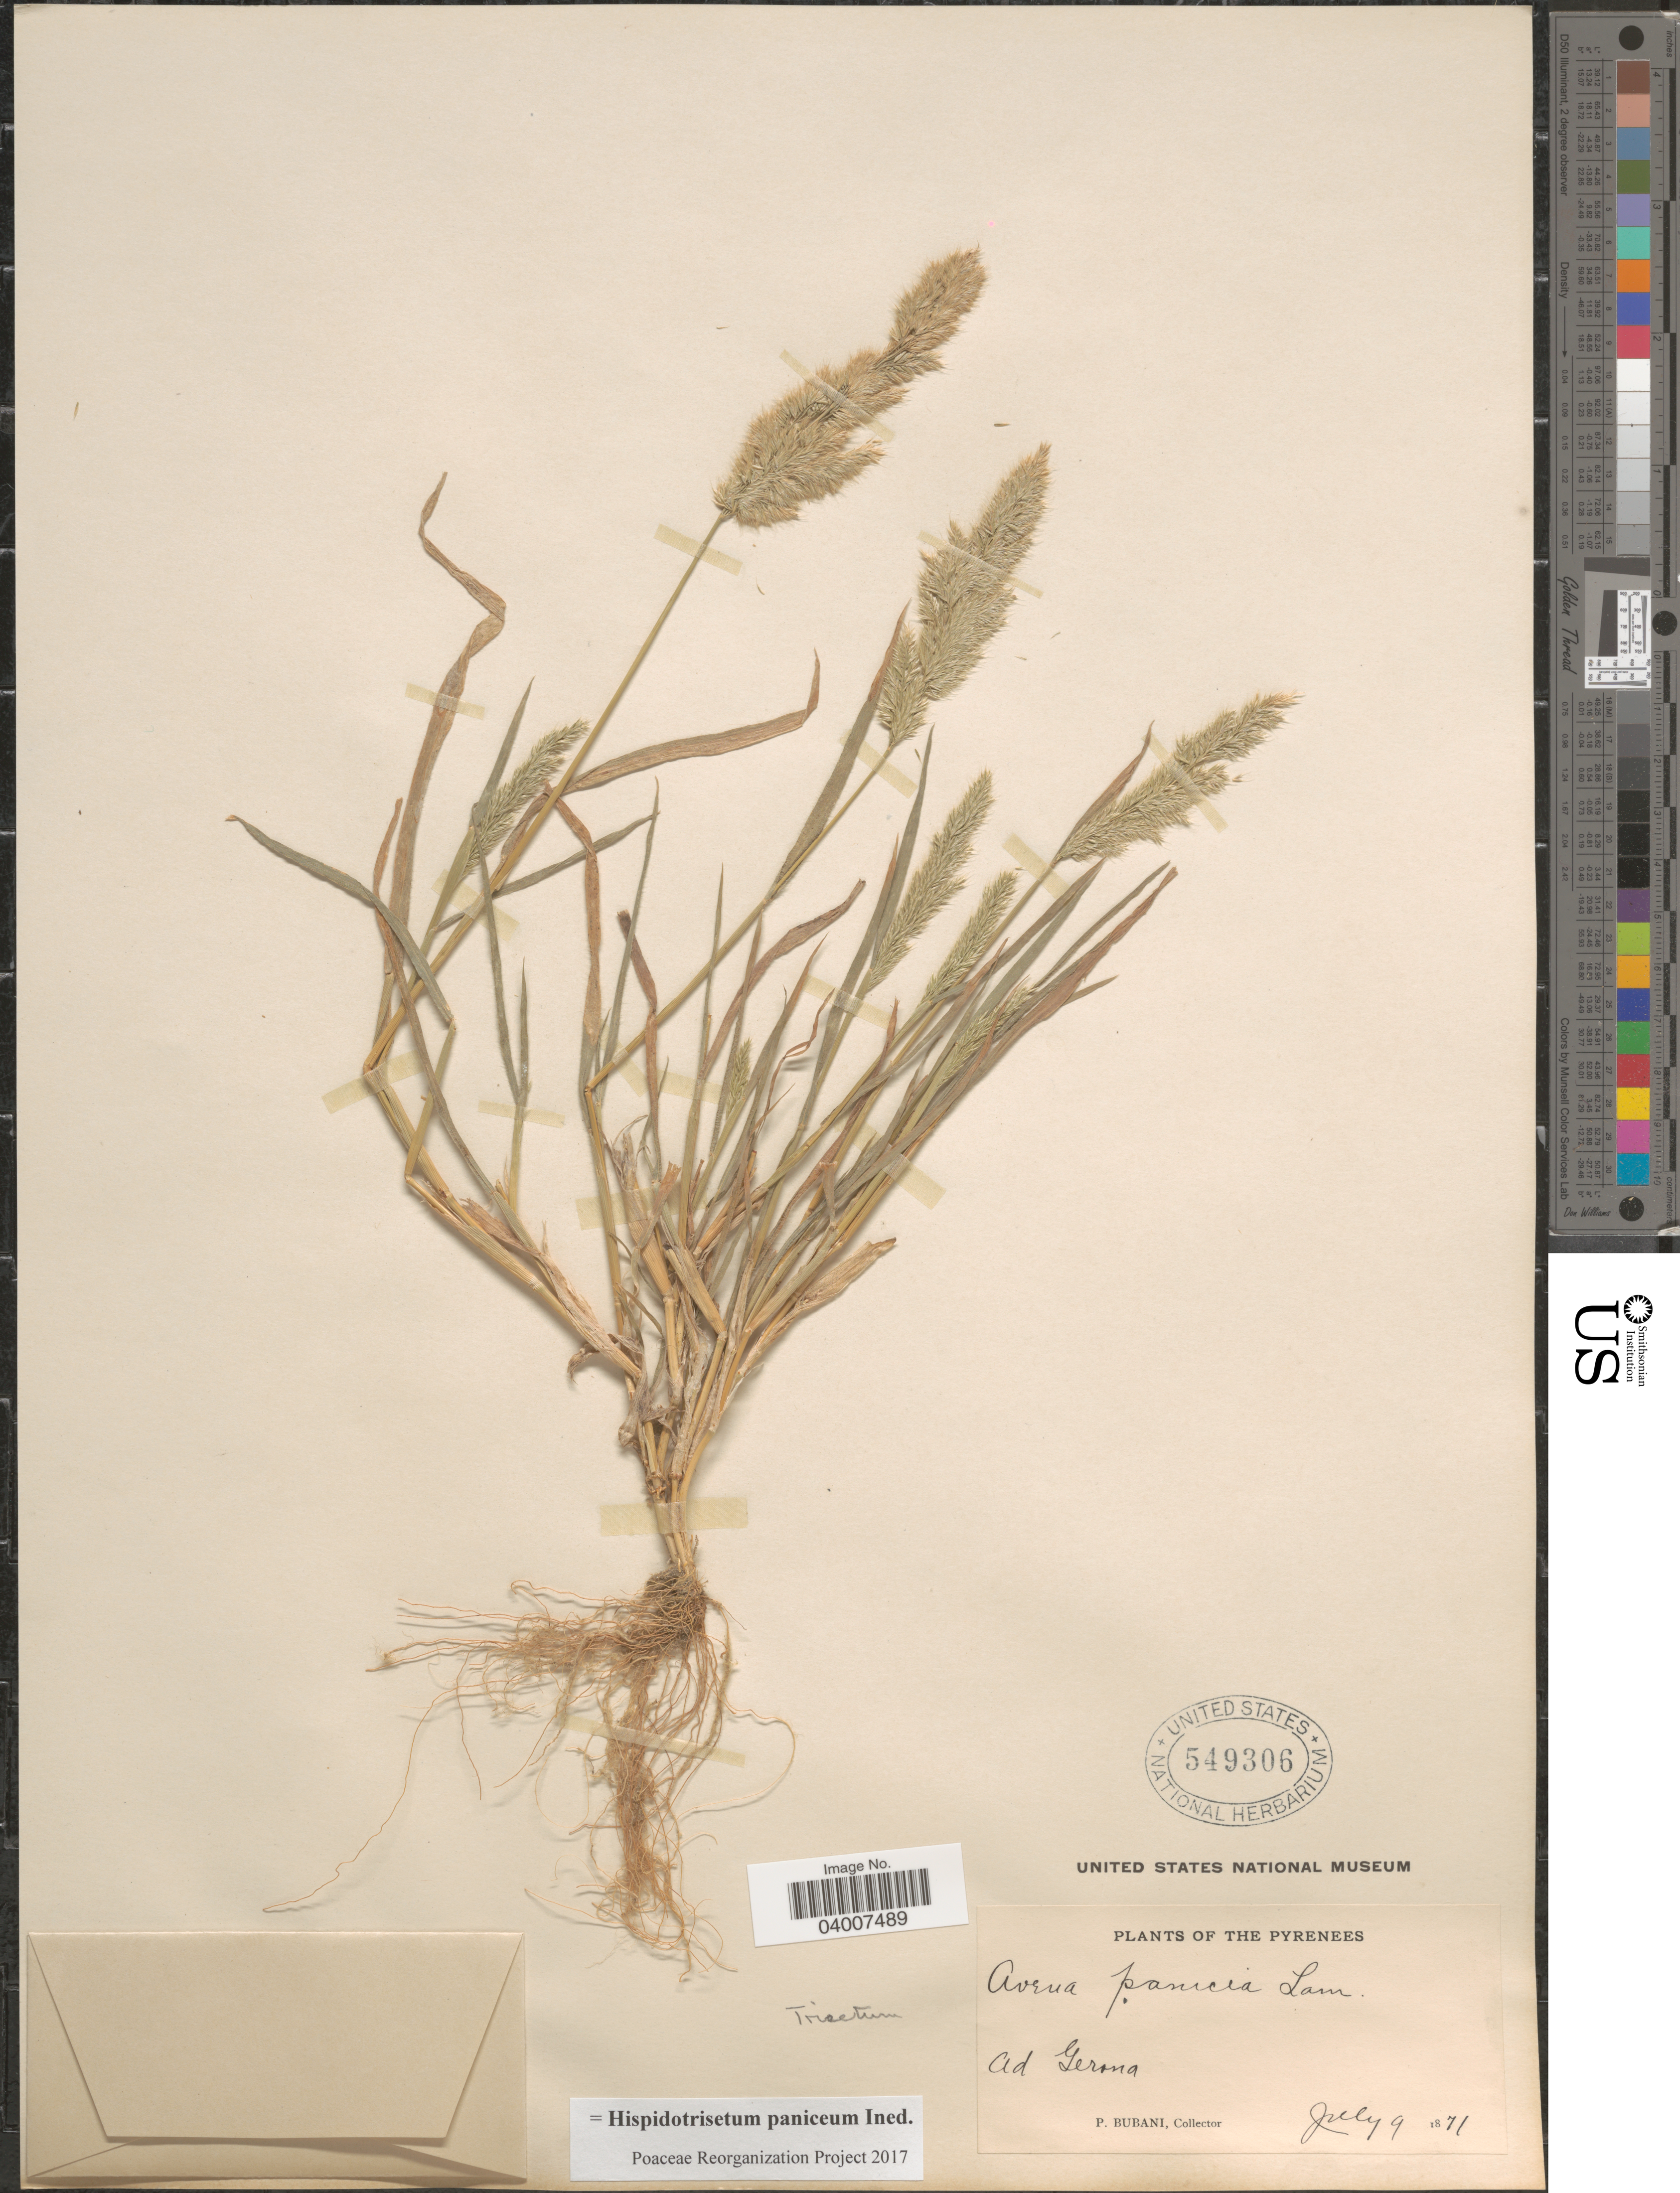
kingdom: Plantae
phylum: Tracheophyta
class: Liliopsida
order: Poales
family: Poaceae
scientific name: Hispidotrisetum paniceum ined.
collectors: P. Bubani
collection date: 1871-09-07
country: Spain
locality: The Pyrenees. Ad Gerona.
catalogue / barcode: US 549306